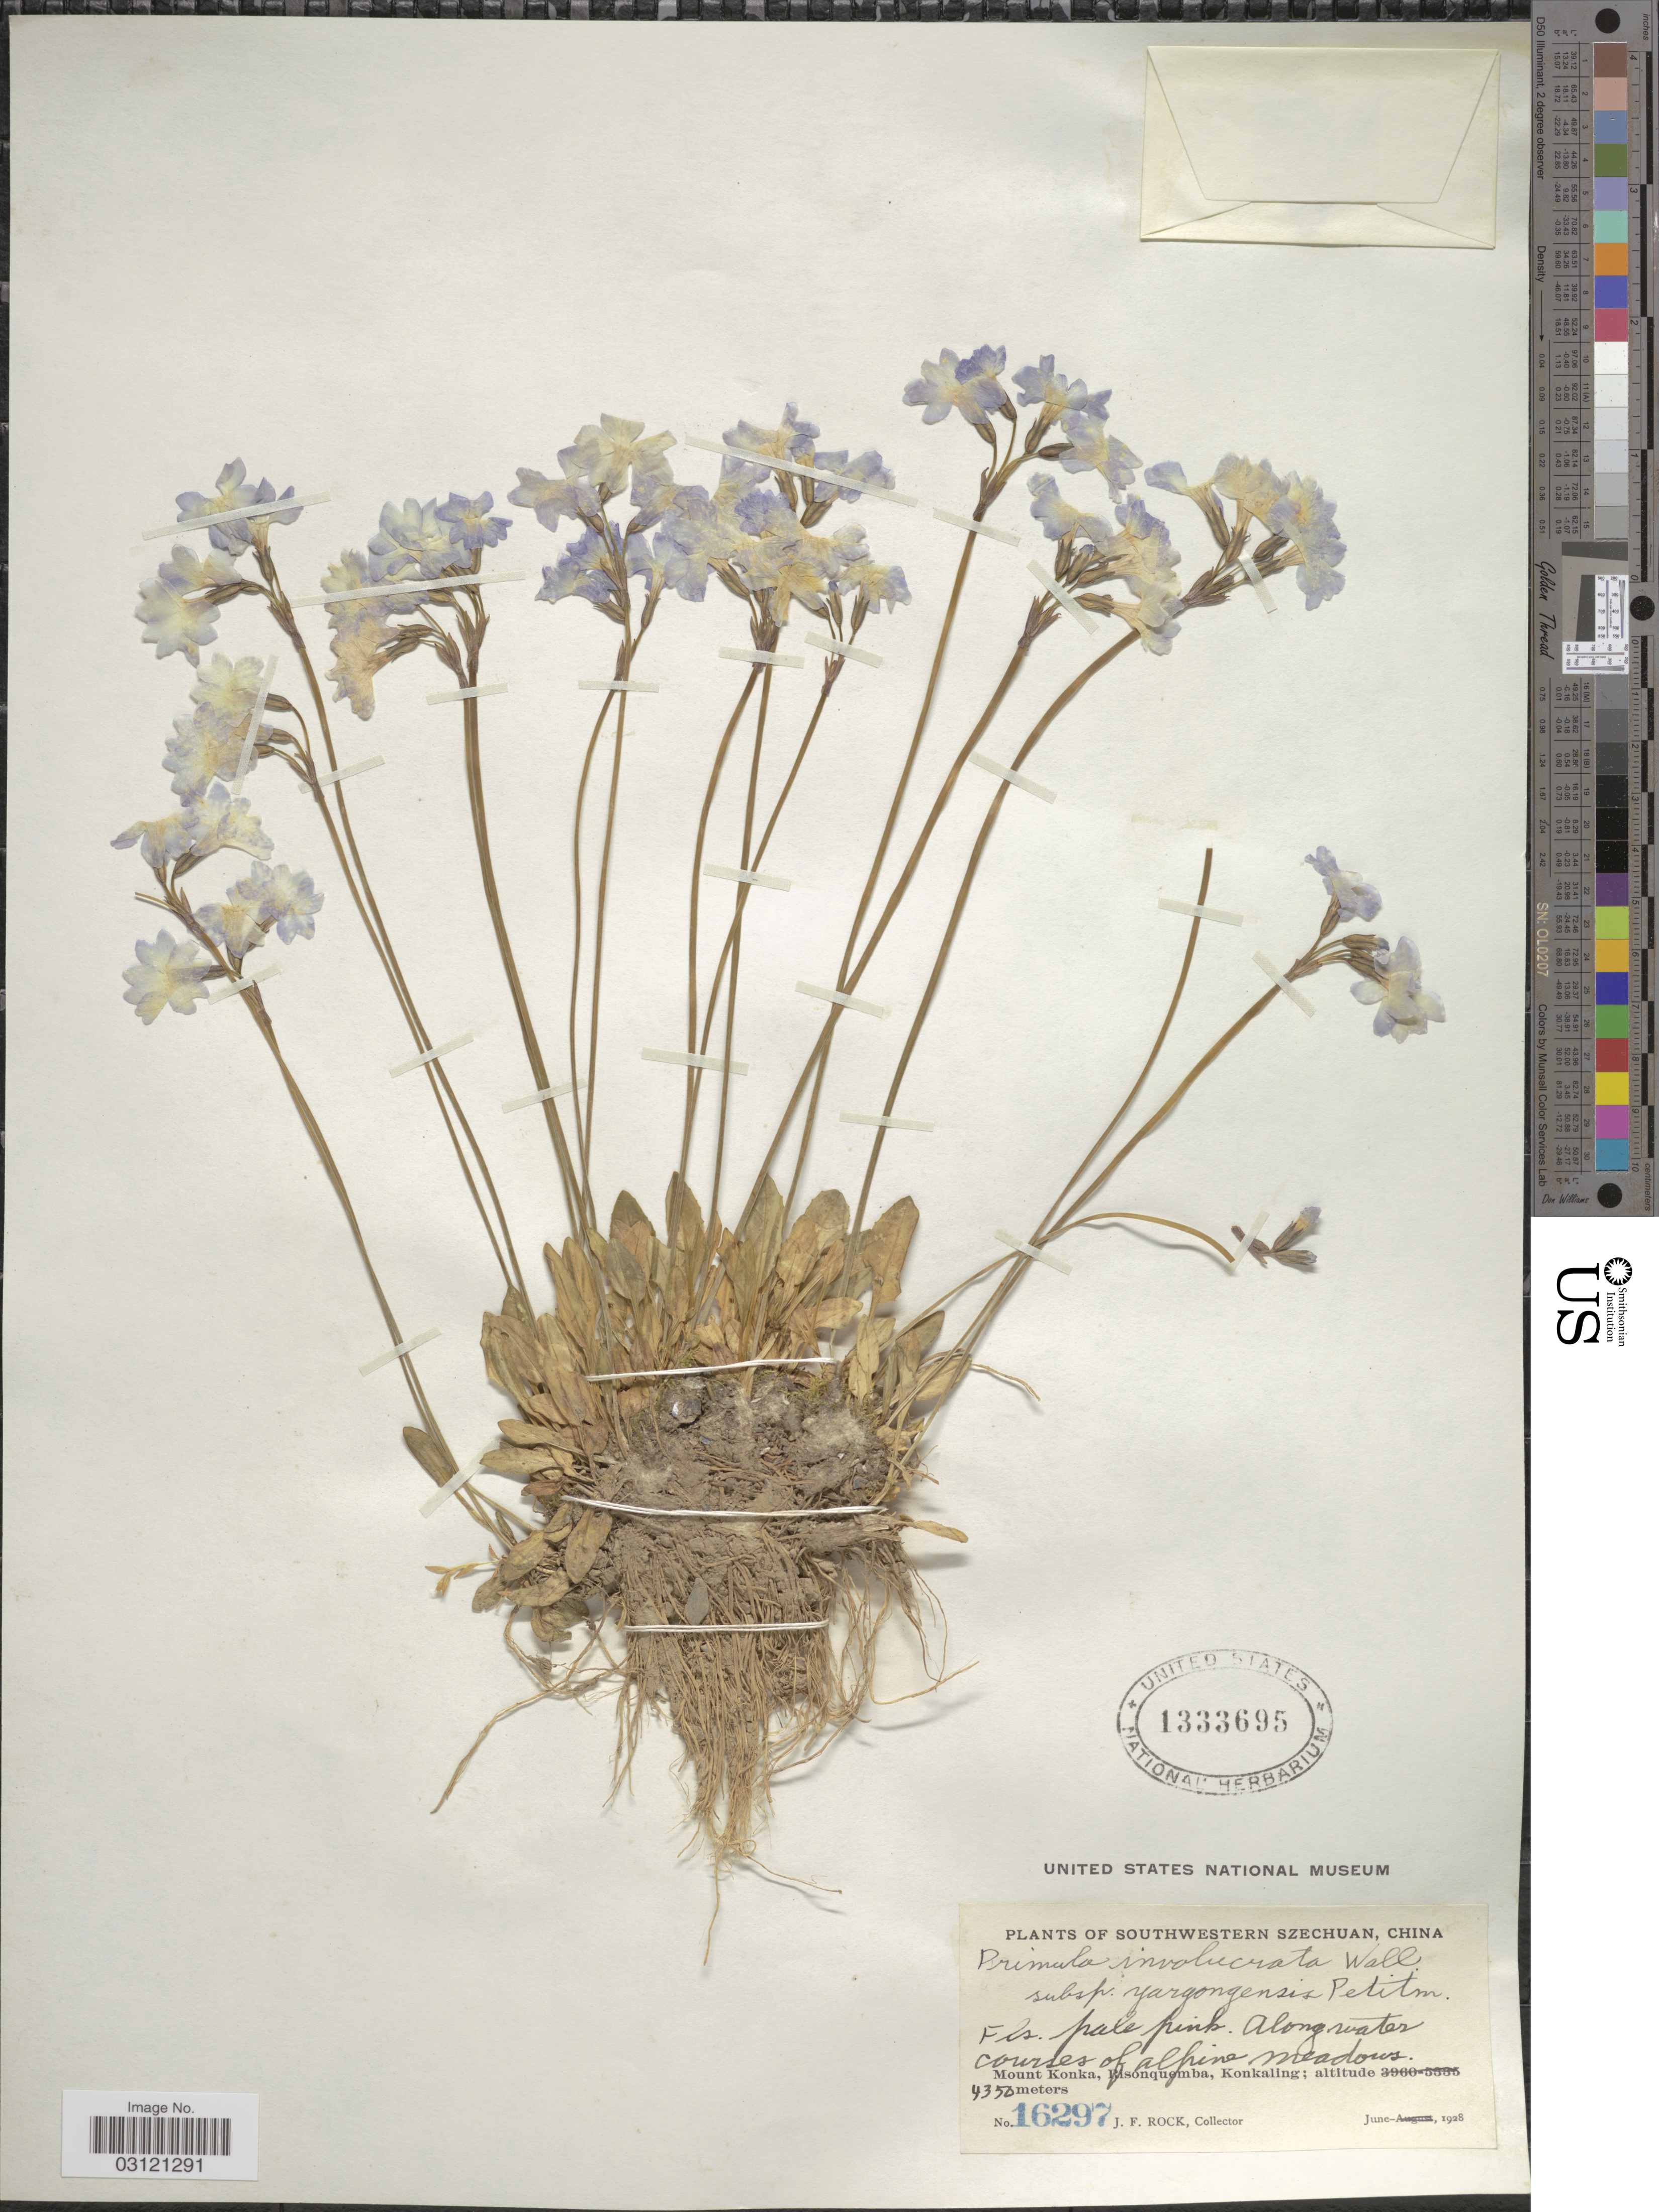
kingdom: Plantae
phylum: Tracheophyta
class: Magnoliopsida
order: Ericales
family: Primulaceae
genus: Primula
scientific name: Primula involucrata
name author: Wall. ex Duby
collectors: J. Rock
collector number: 16297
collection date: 1928-06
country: China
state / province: Sichuan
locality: Southwestern Szechuan, China, Mount Konka, Risonquemba, Konkaling.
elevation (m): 4350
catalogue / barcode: US 1333695